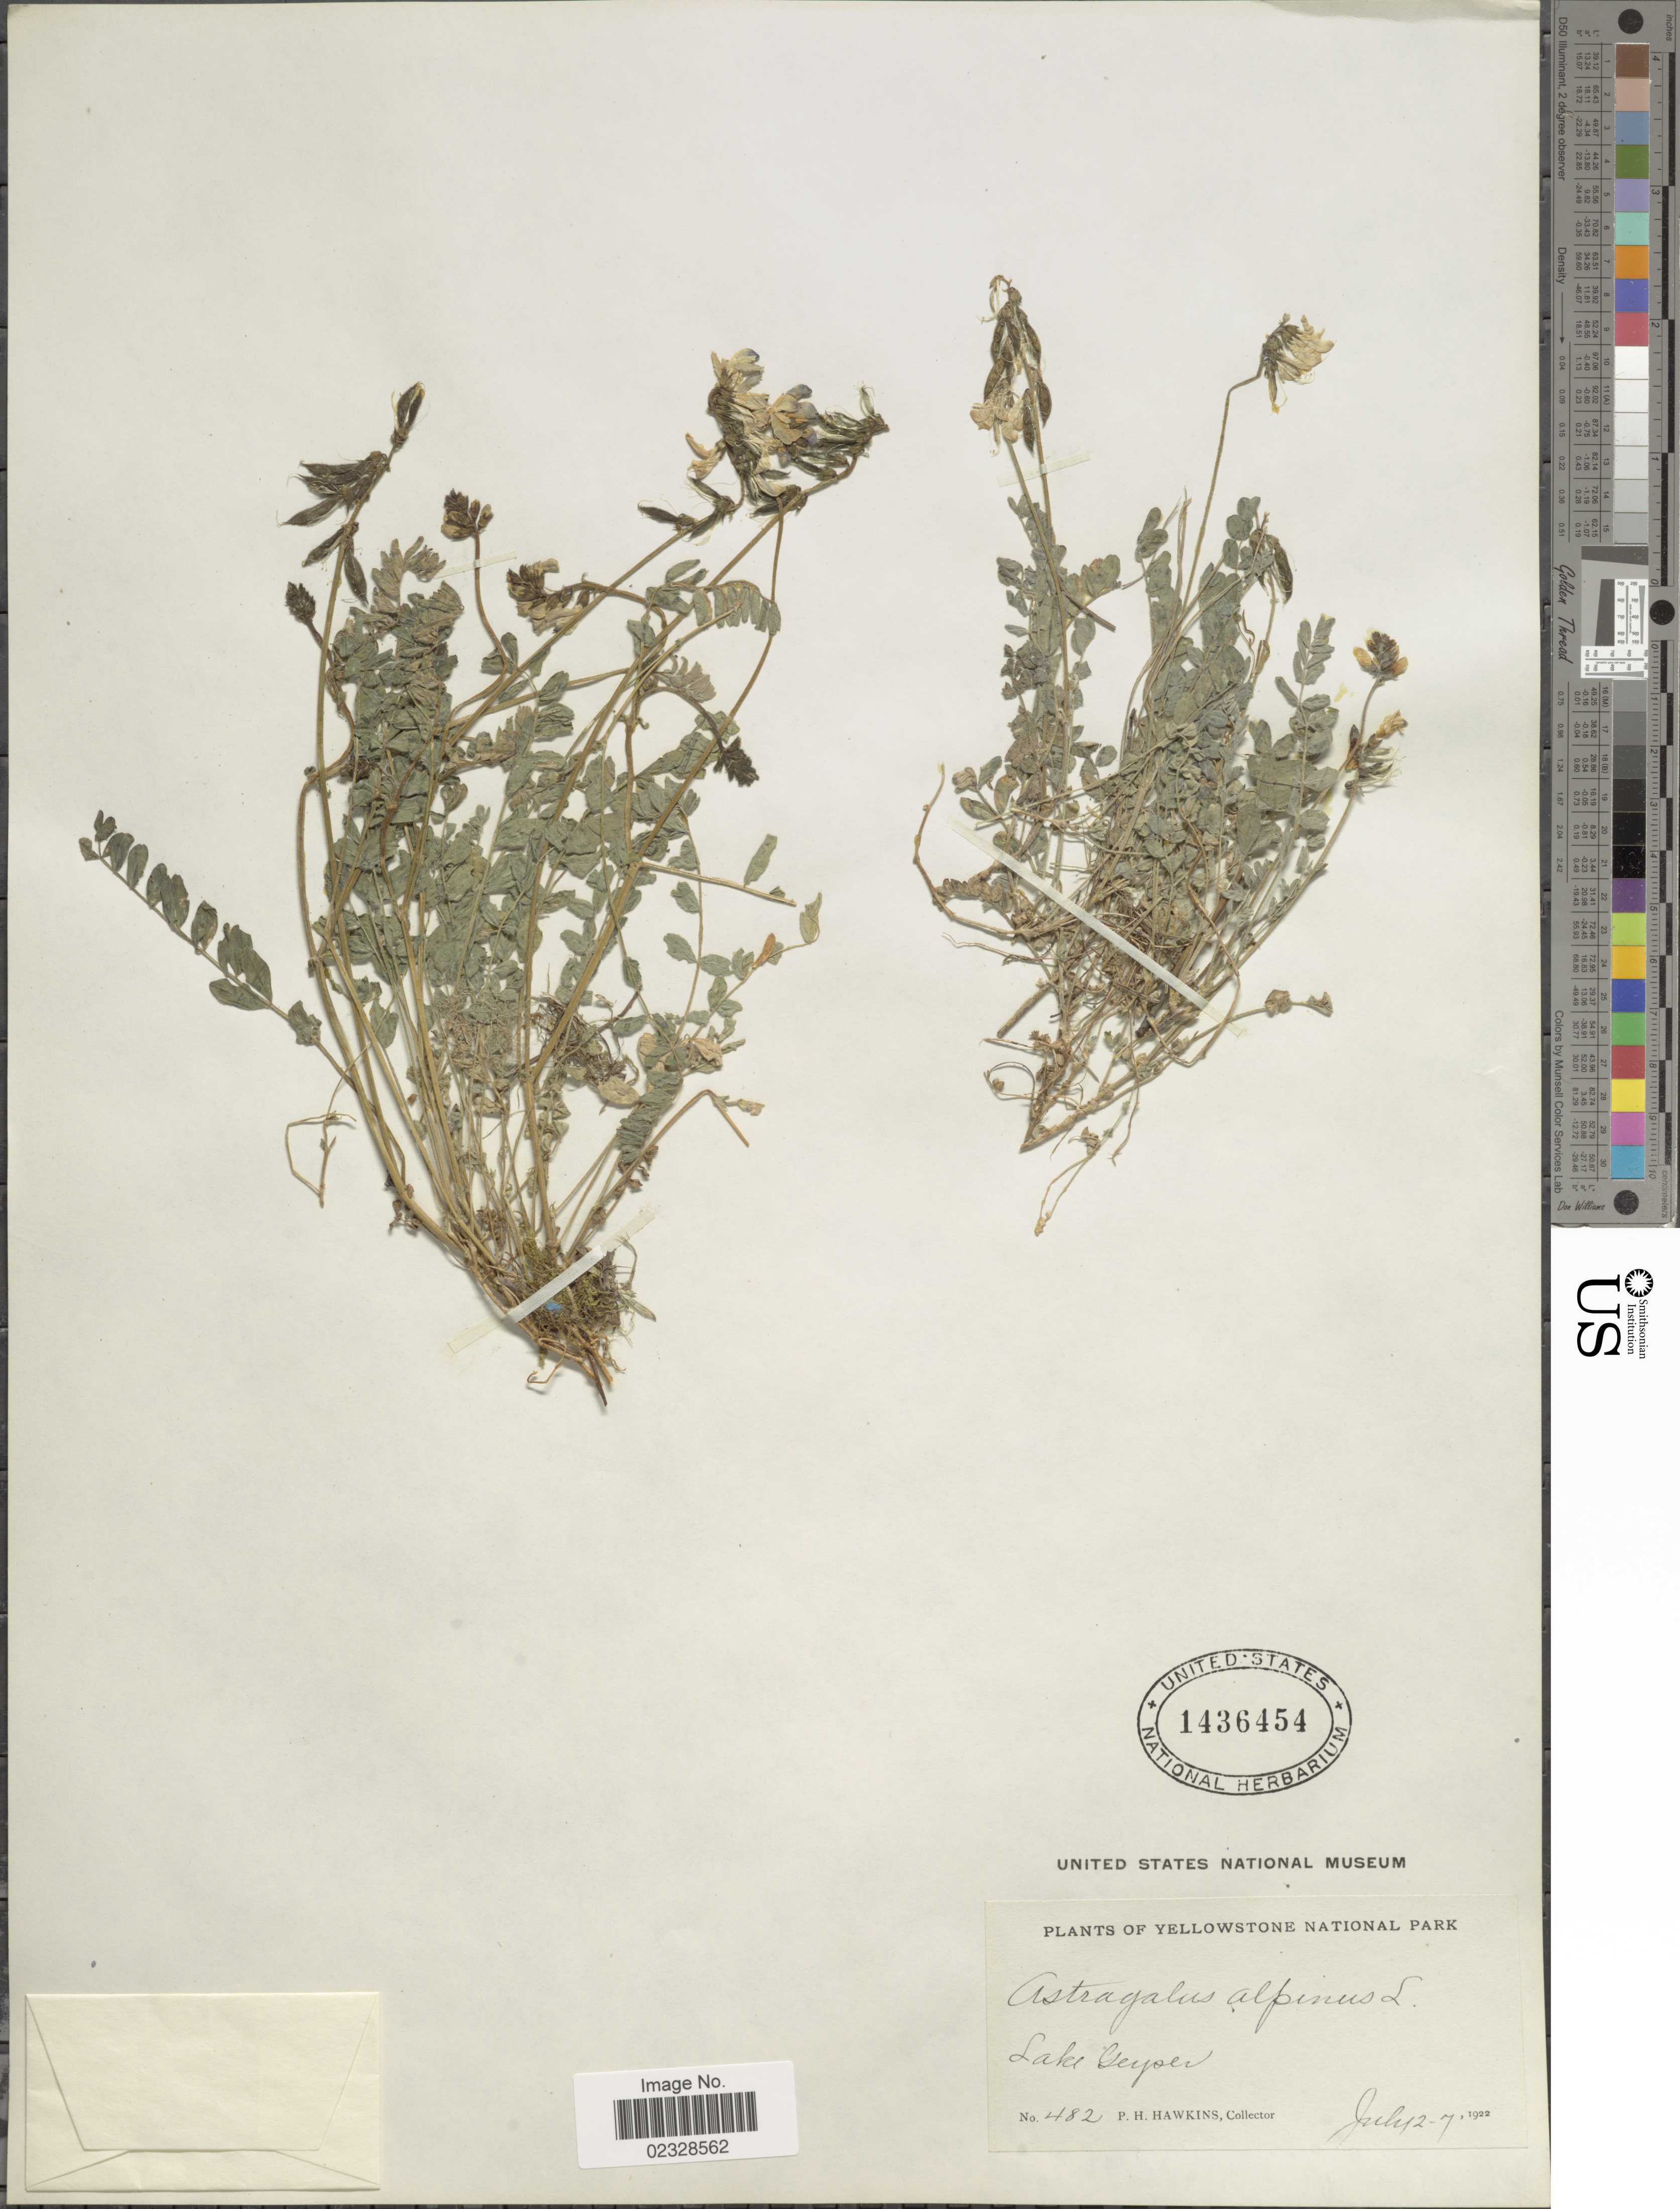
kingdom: Plantae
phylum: Tracheophyta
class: Magnoliopsida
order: Fabales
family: Fabaceae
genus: Astragalus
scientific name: Astragalus alpinus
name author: L.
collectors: P. Hawkins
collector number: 482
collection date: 1922-07-02/1922-07-07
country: United States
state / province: Wyoming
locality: Yellowstone National Park. Lake Geyser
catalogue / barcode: US 1436454